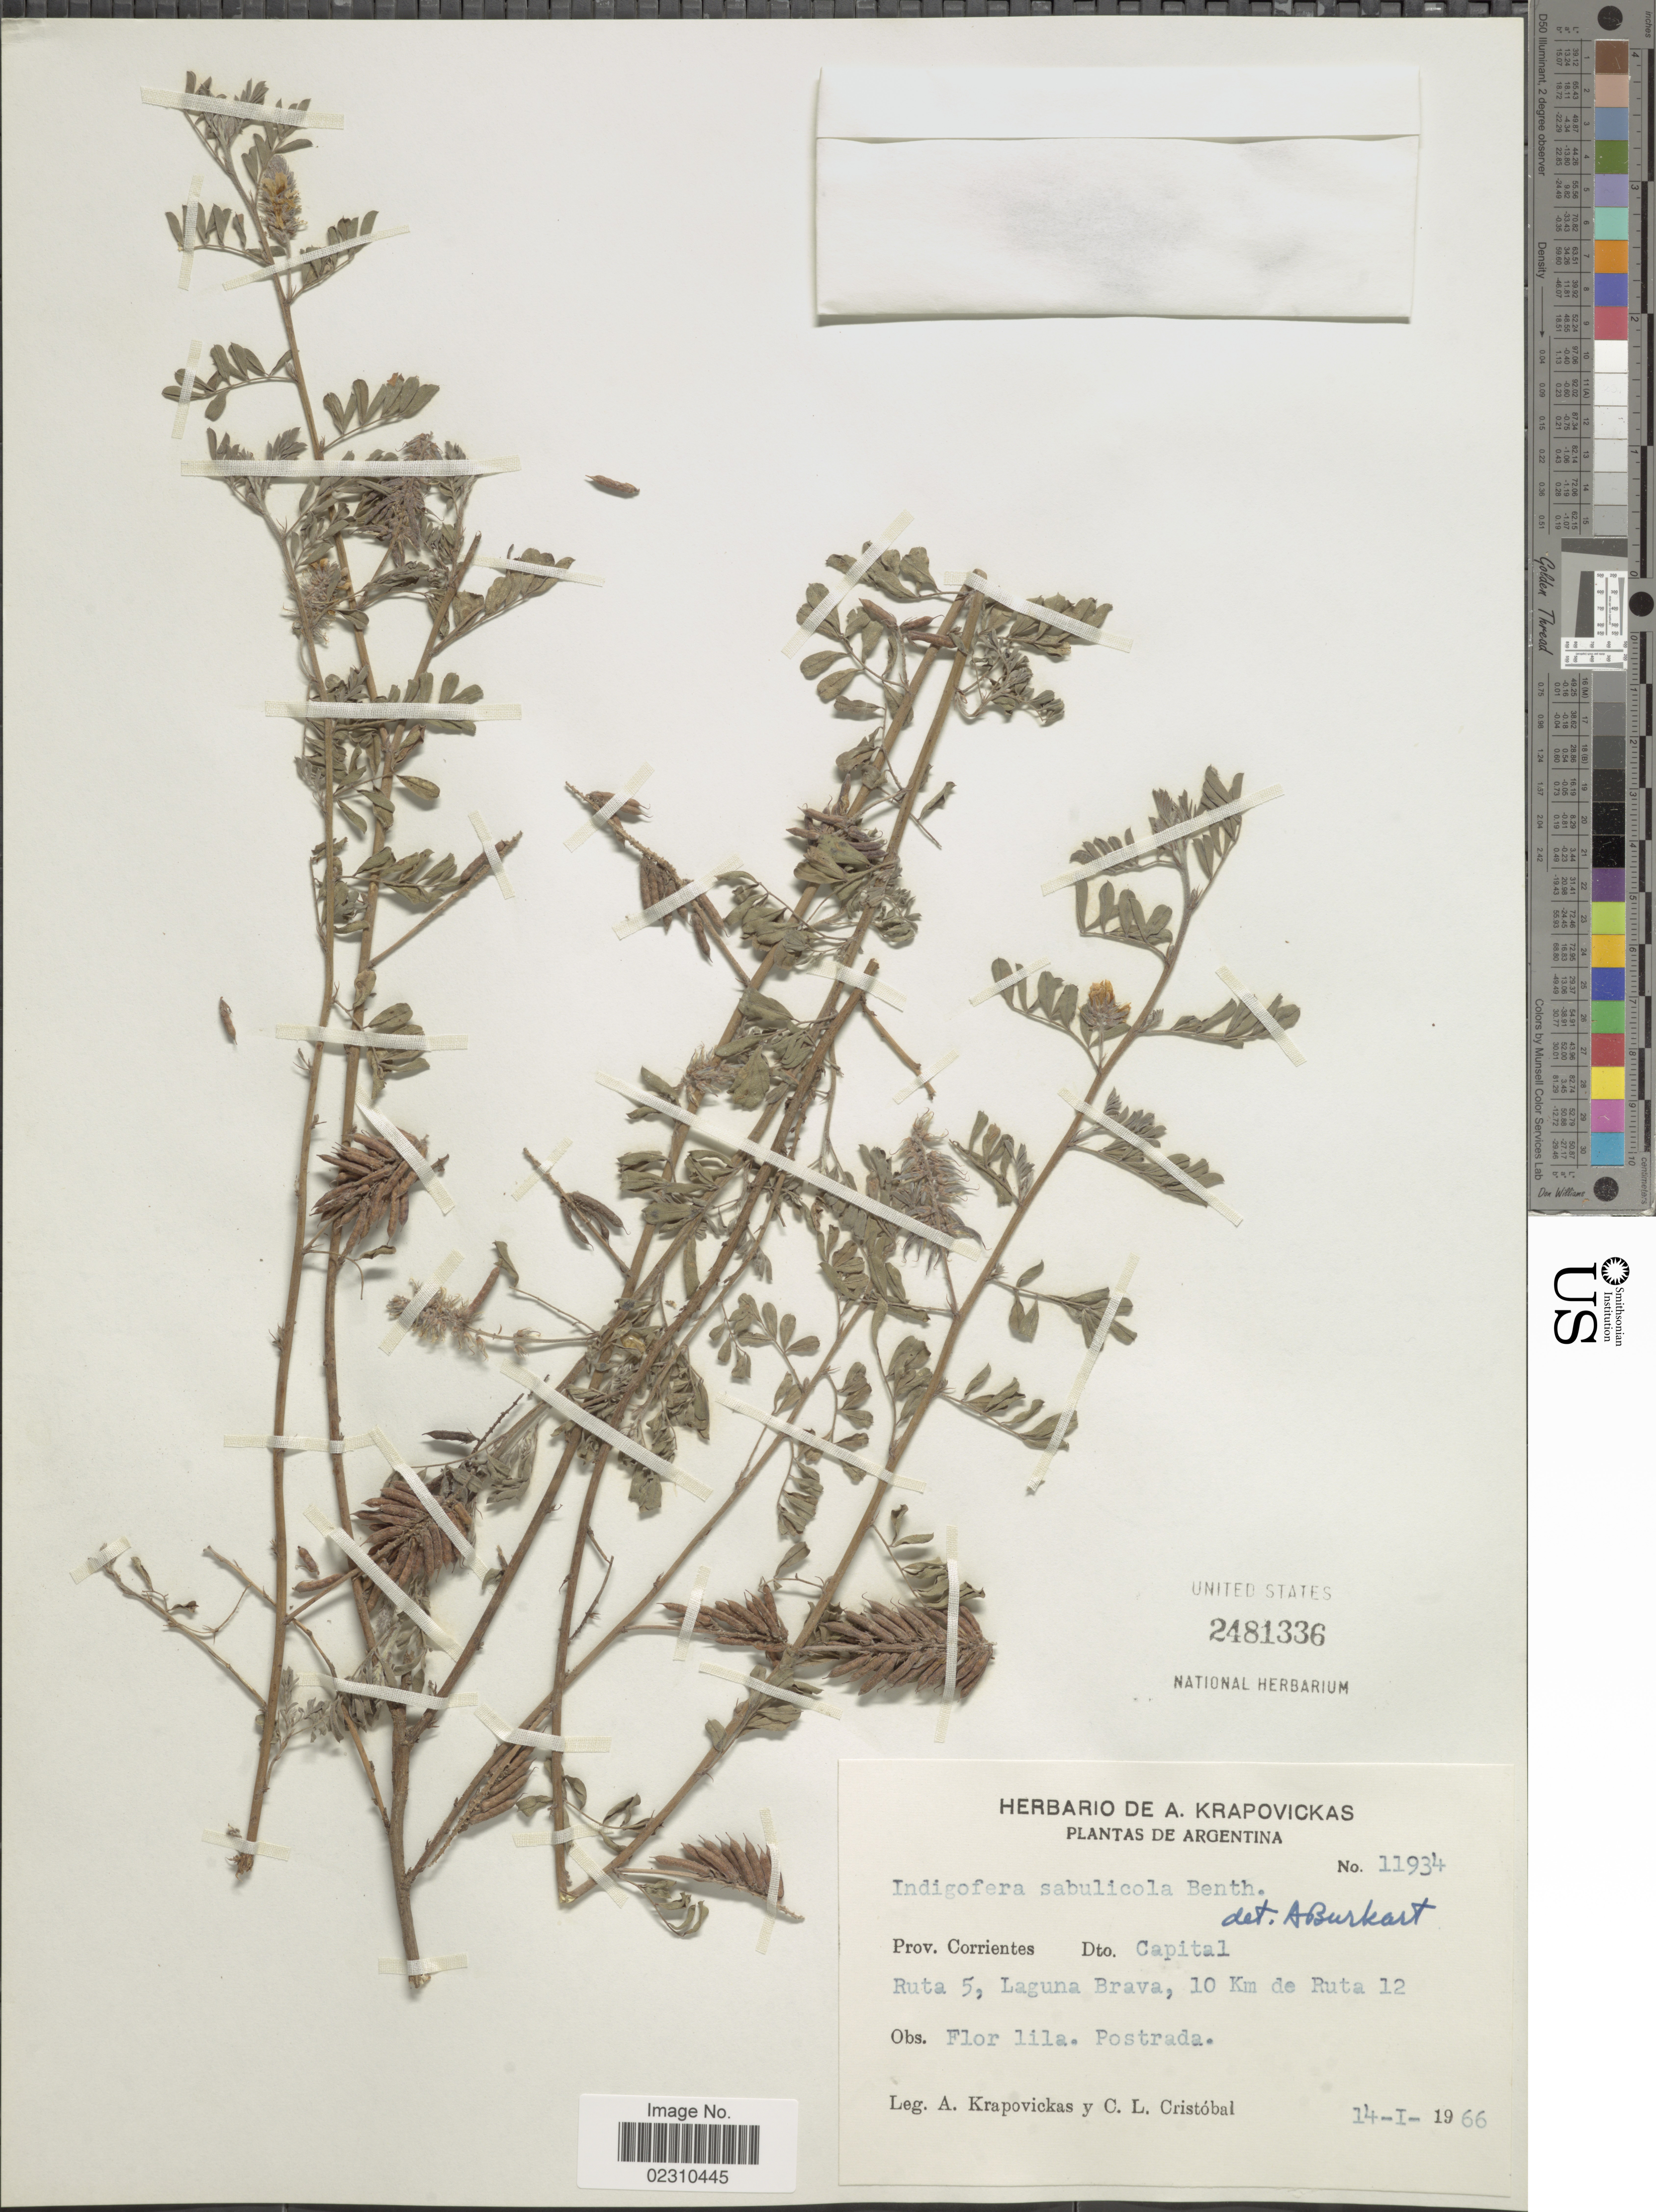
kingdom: Plantae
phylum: Tracheophyta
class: Magnoliopsida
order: Fabales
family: Fabaceae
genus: Indigofera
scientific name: Indigofera sabulicola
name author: Benth.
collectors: A. Krapovickas & C. L. Cristóbal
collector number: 11934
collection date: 1966-01-14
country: Argentina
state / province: Corrientes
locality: Prov. Corrientes, Dto. Capital, Ruta 5, Laguna Brava, 10 Km de Ruta 12.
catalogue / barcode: US 2481336